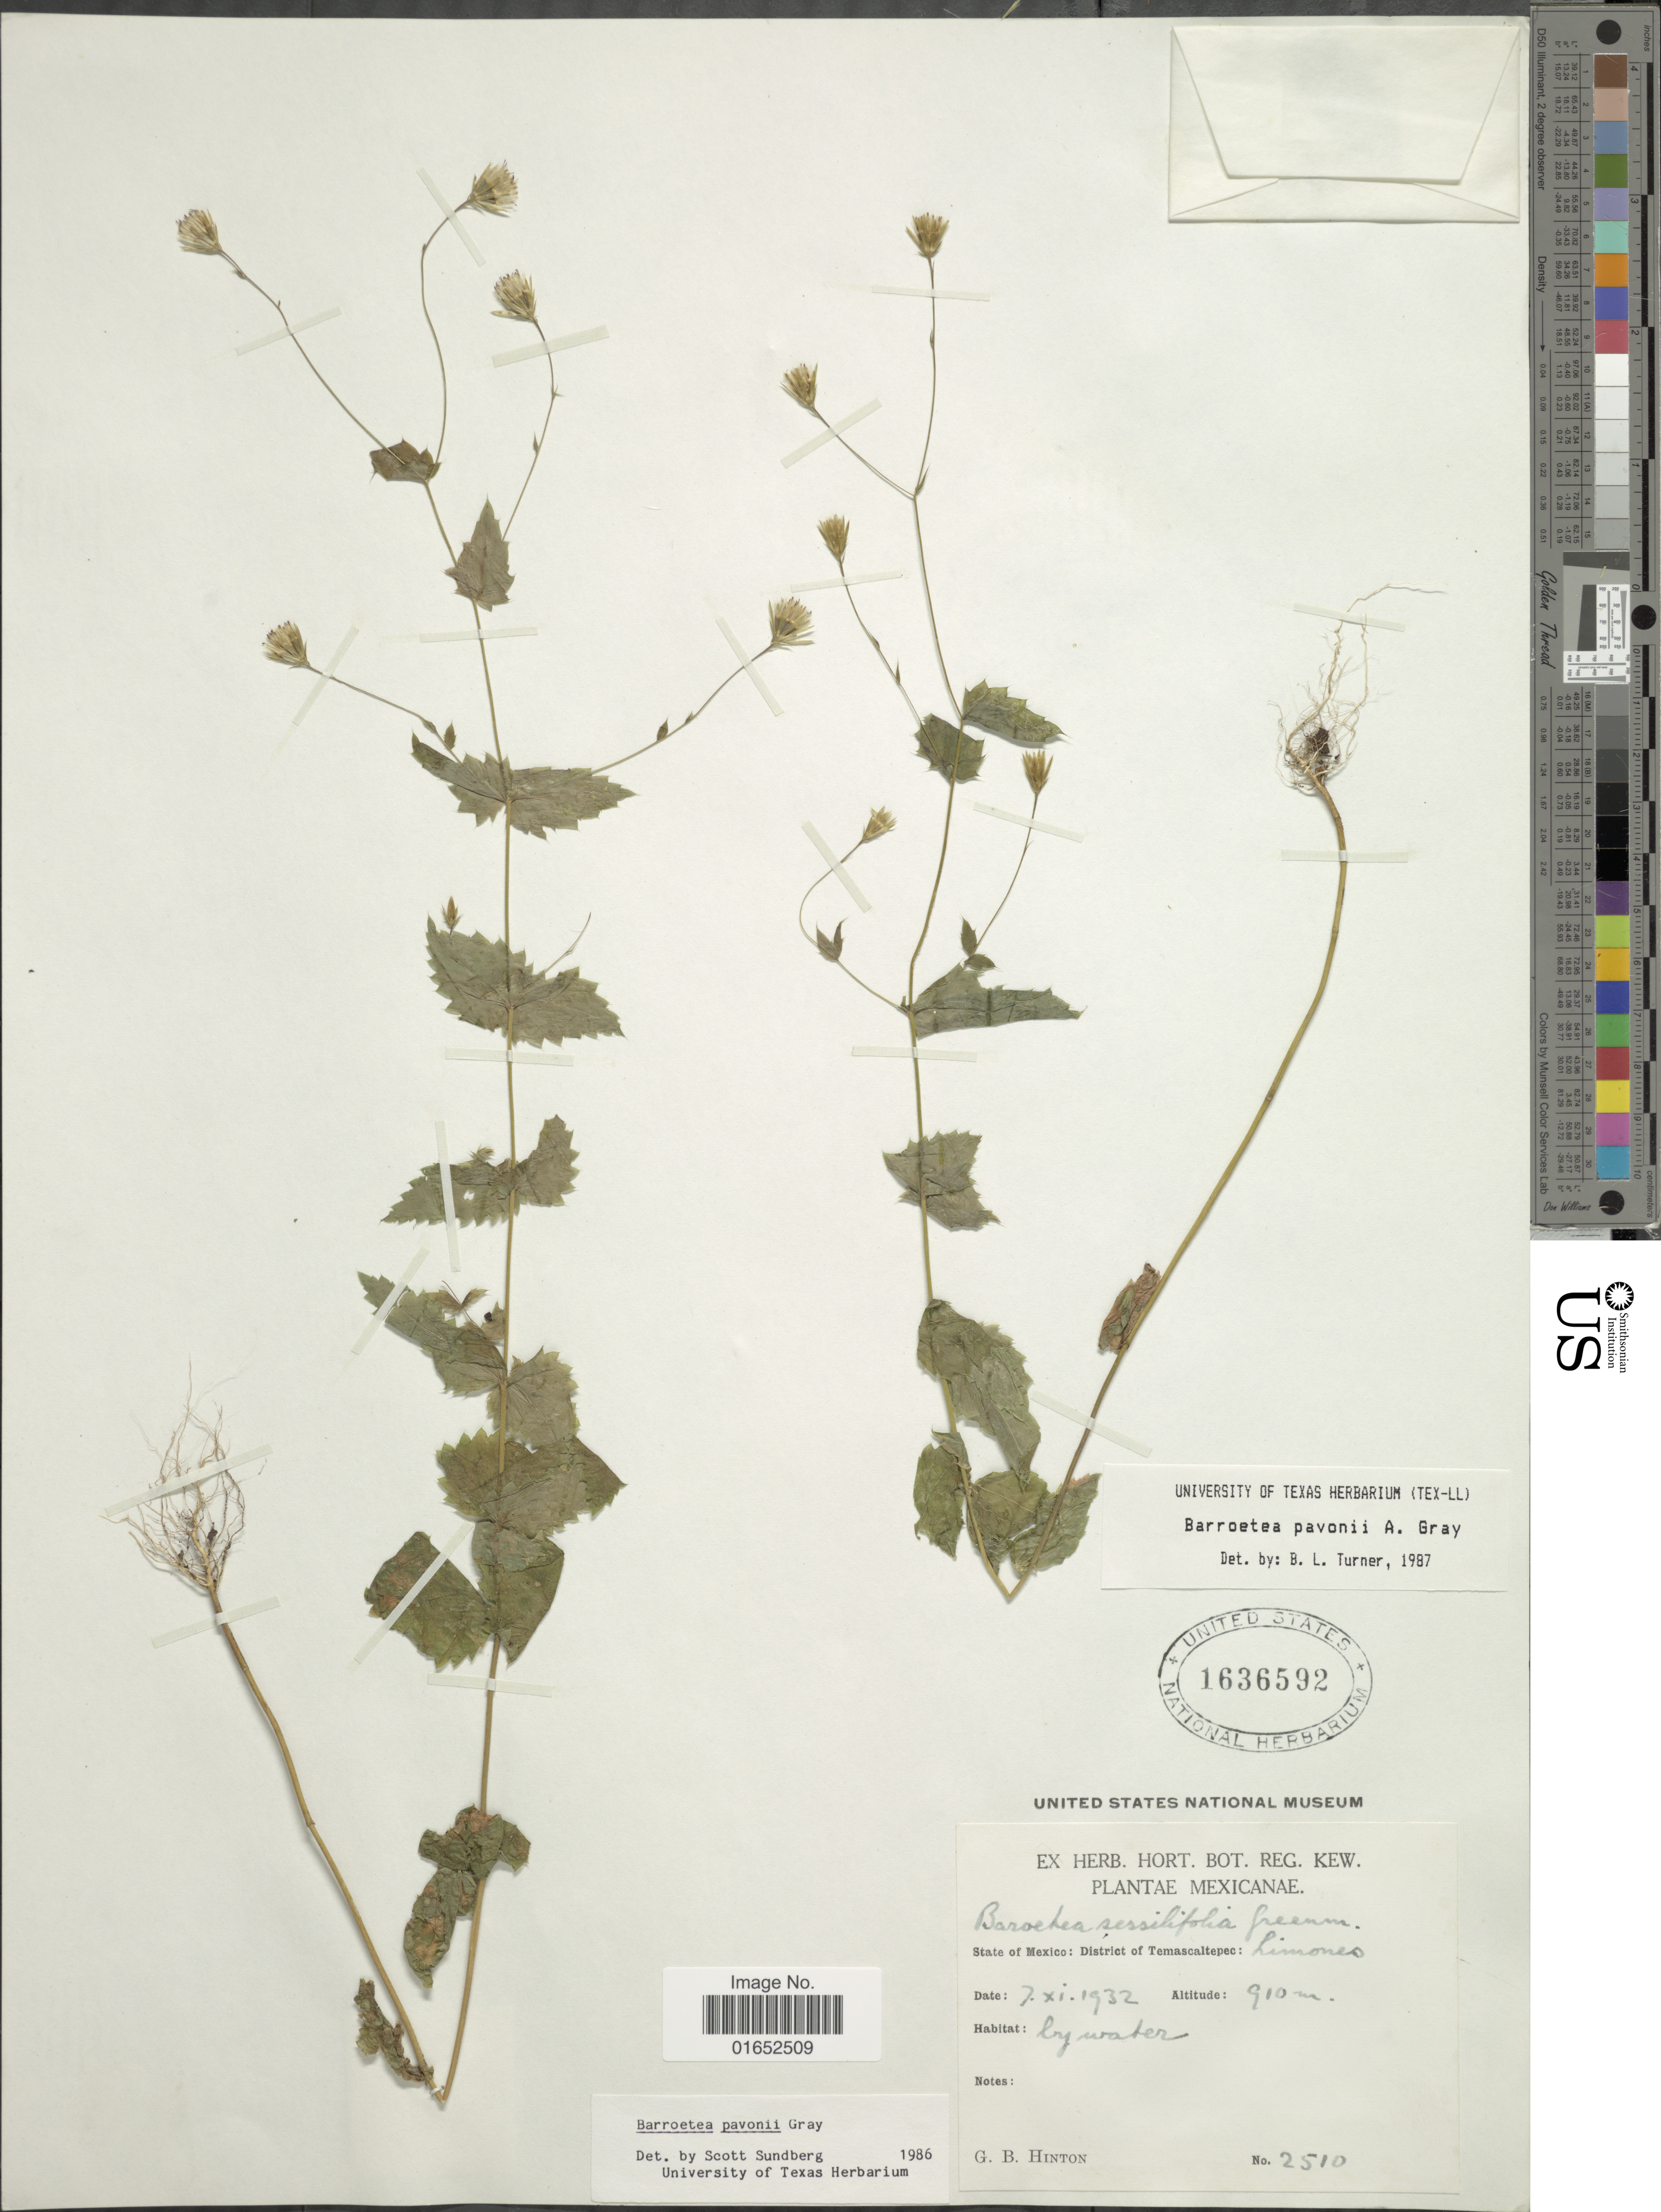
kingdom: Plantae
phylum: Tracheophyta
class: Magnoliopsida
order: Asterales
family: Asteraceae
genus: Barroetea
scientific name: Barroetea pavonii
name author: A. Gray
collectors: G. B. Hinton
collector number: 2510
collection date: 1932-11-07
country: Mexico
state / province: México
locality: District of Temascaltepec: Limones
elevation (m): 910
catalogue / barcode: US 1636592